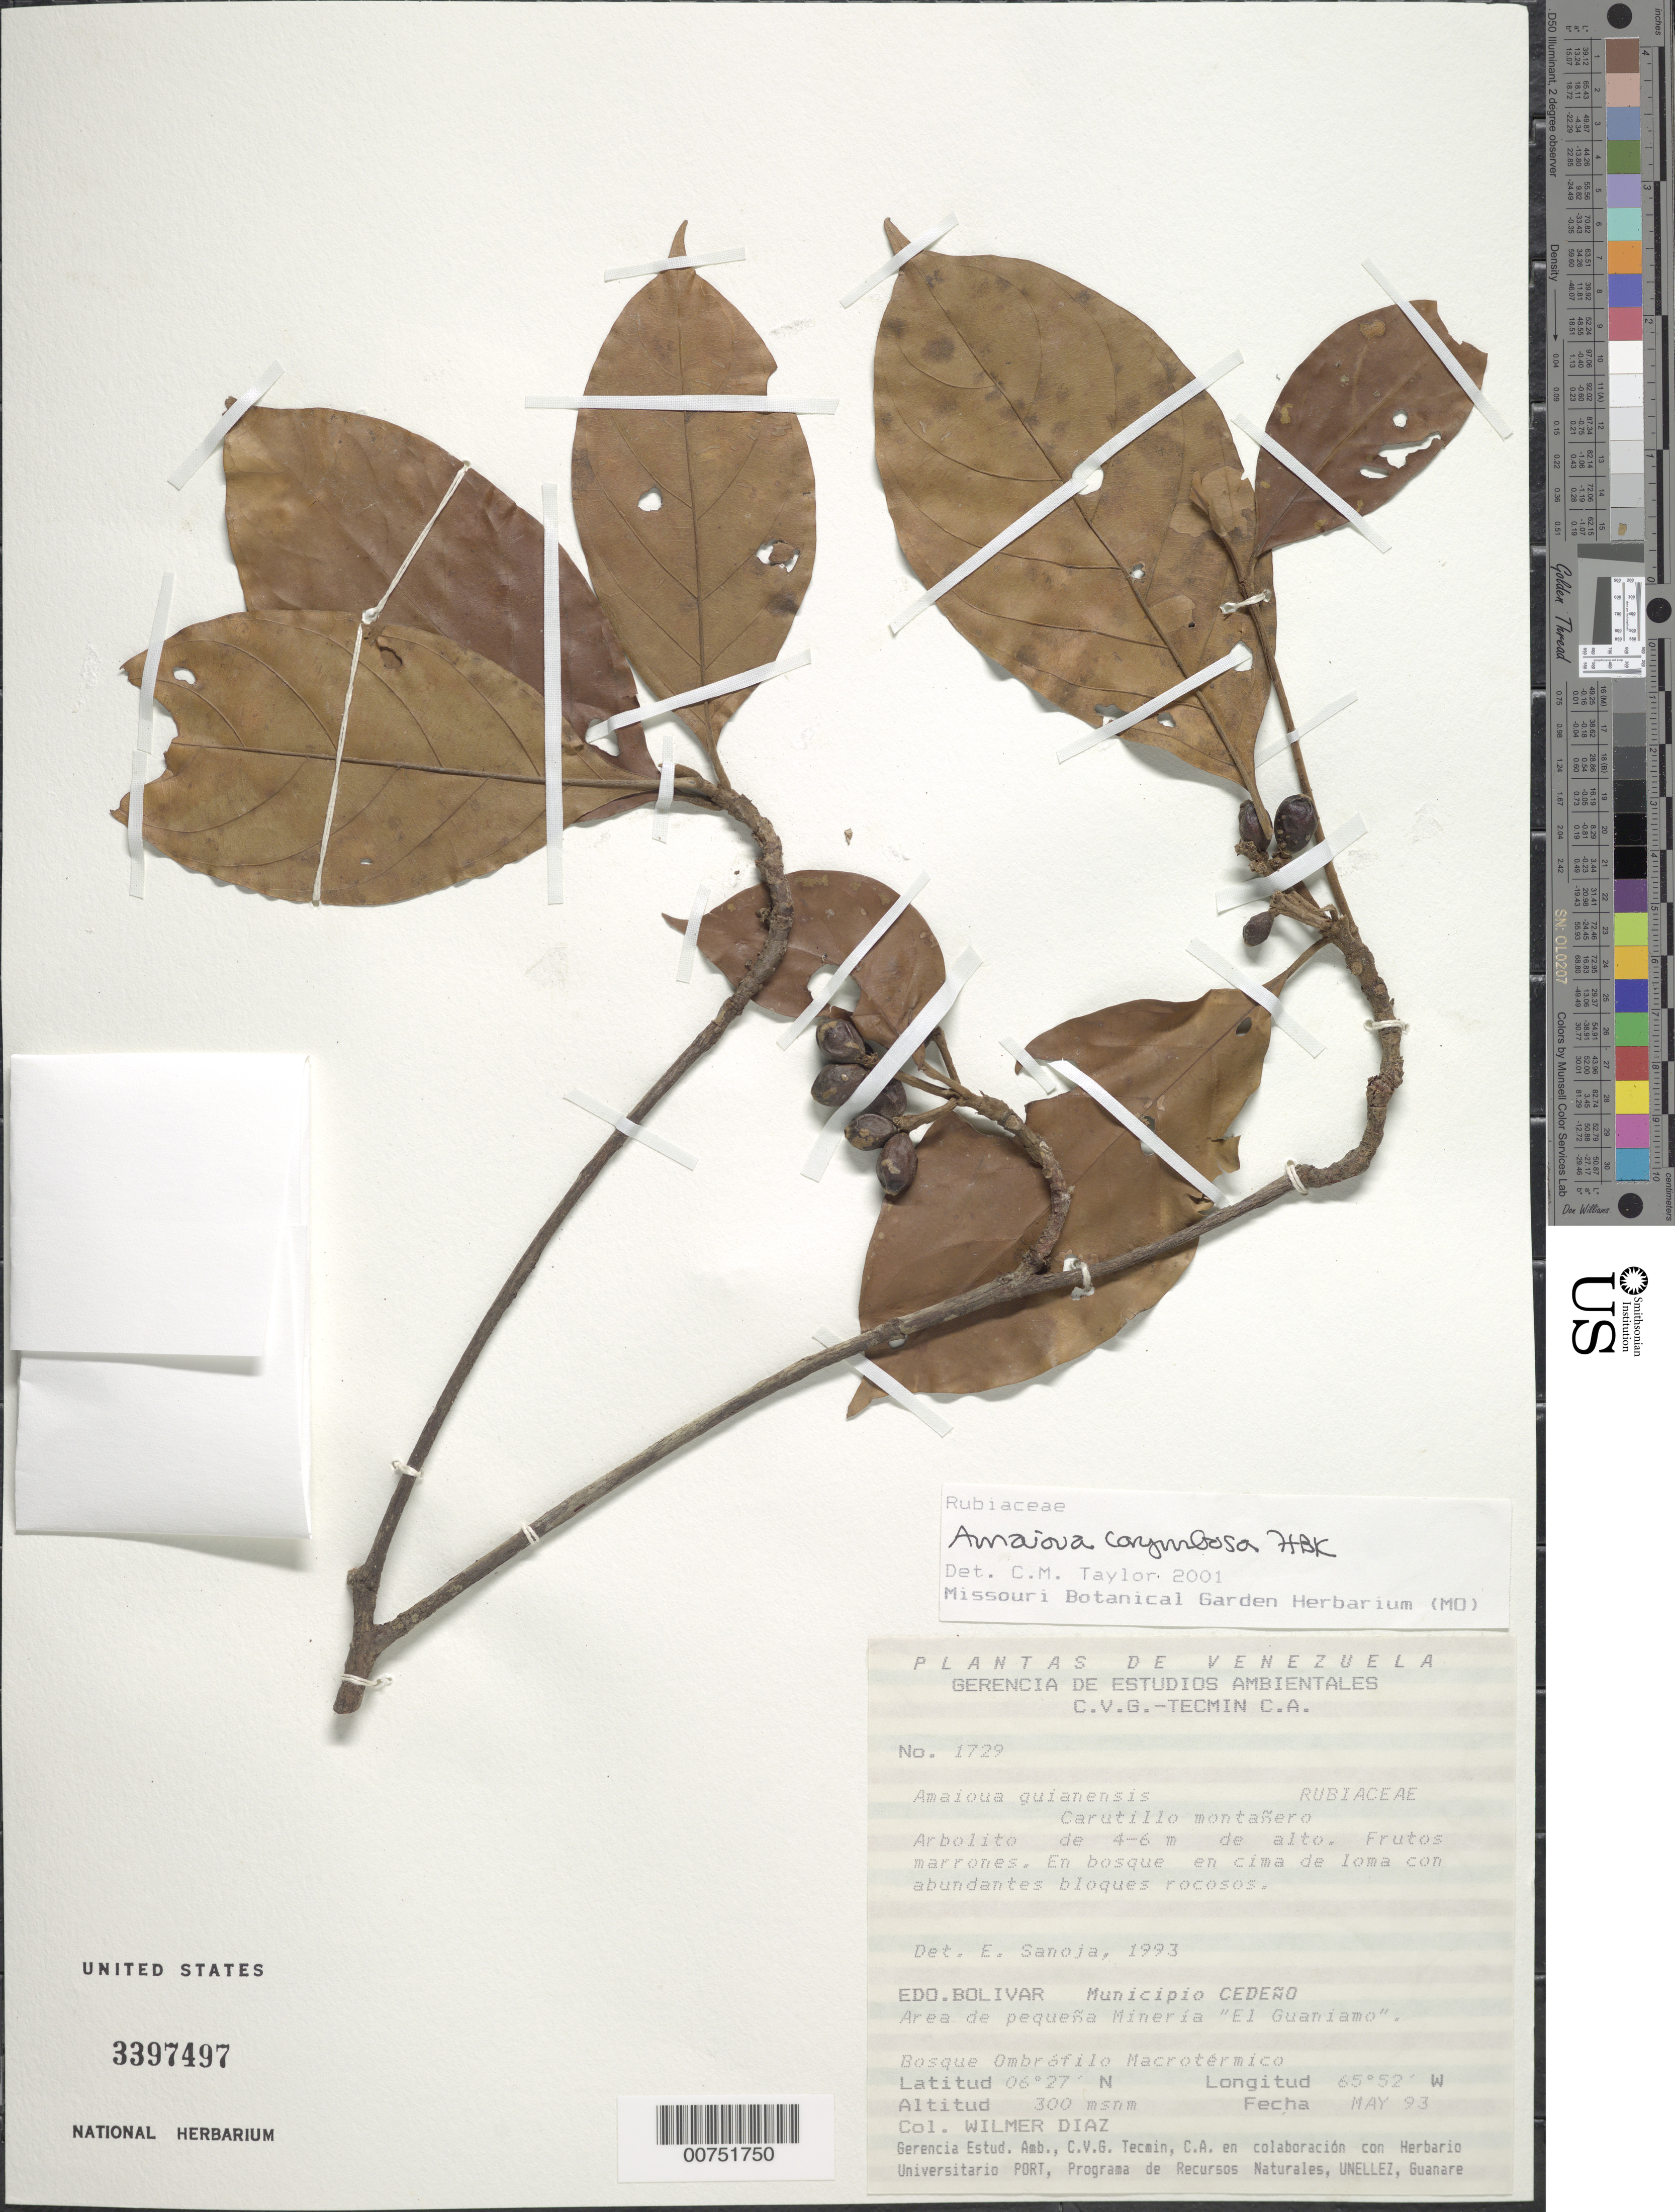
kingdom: Plantae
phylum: Tracheophyta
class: Magnoliopsida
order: Gentianales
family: Rubiaceae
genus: Amaioua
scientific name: Amaioua corymbosa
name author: Kunth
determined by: Taylor, Charlotte M.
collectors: W. Díaz P.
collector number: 1729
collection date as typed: May-93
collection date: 1993-05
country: Venezuela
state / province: Bolívar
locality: Mun. Cedeño, Mineria "El Guaniamo"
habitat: Bosque ombrofil macrotermico; en bosque en cima de loma con abundantes bloques rocosos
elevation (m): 300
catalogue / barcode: US 3397497